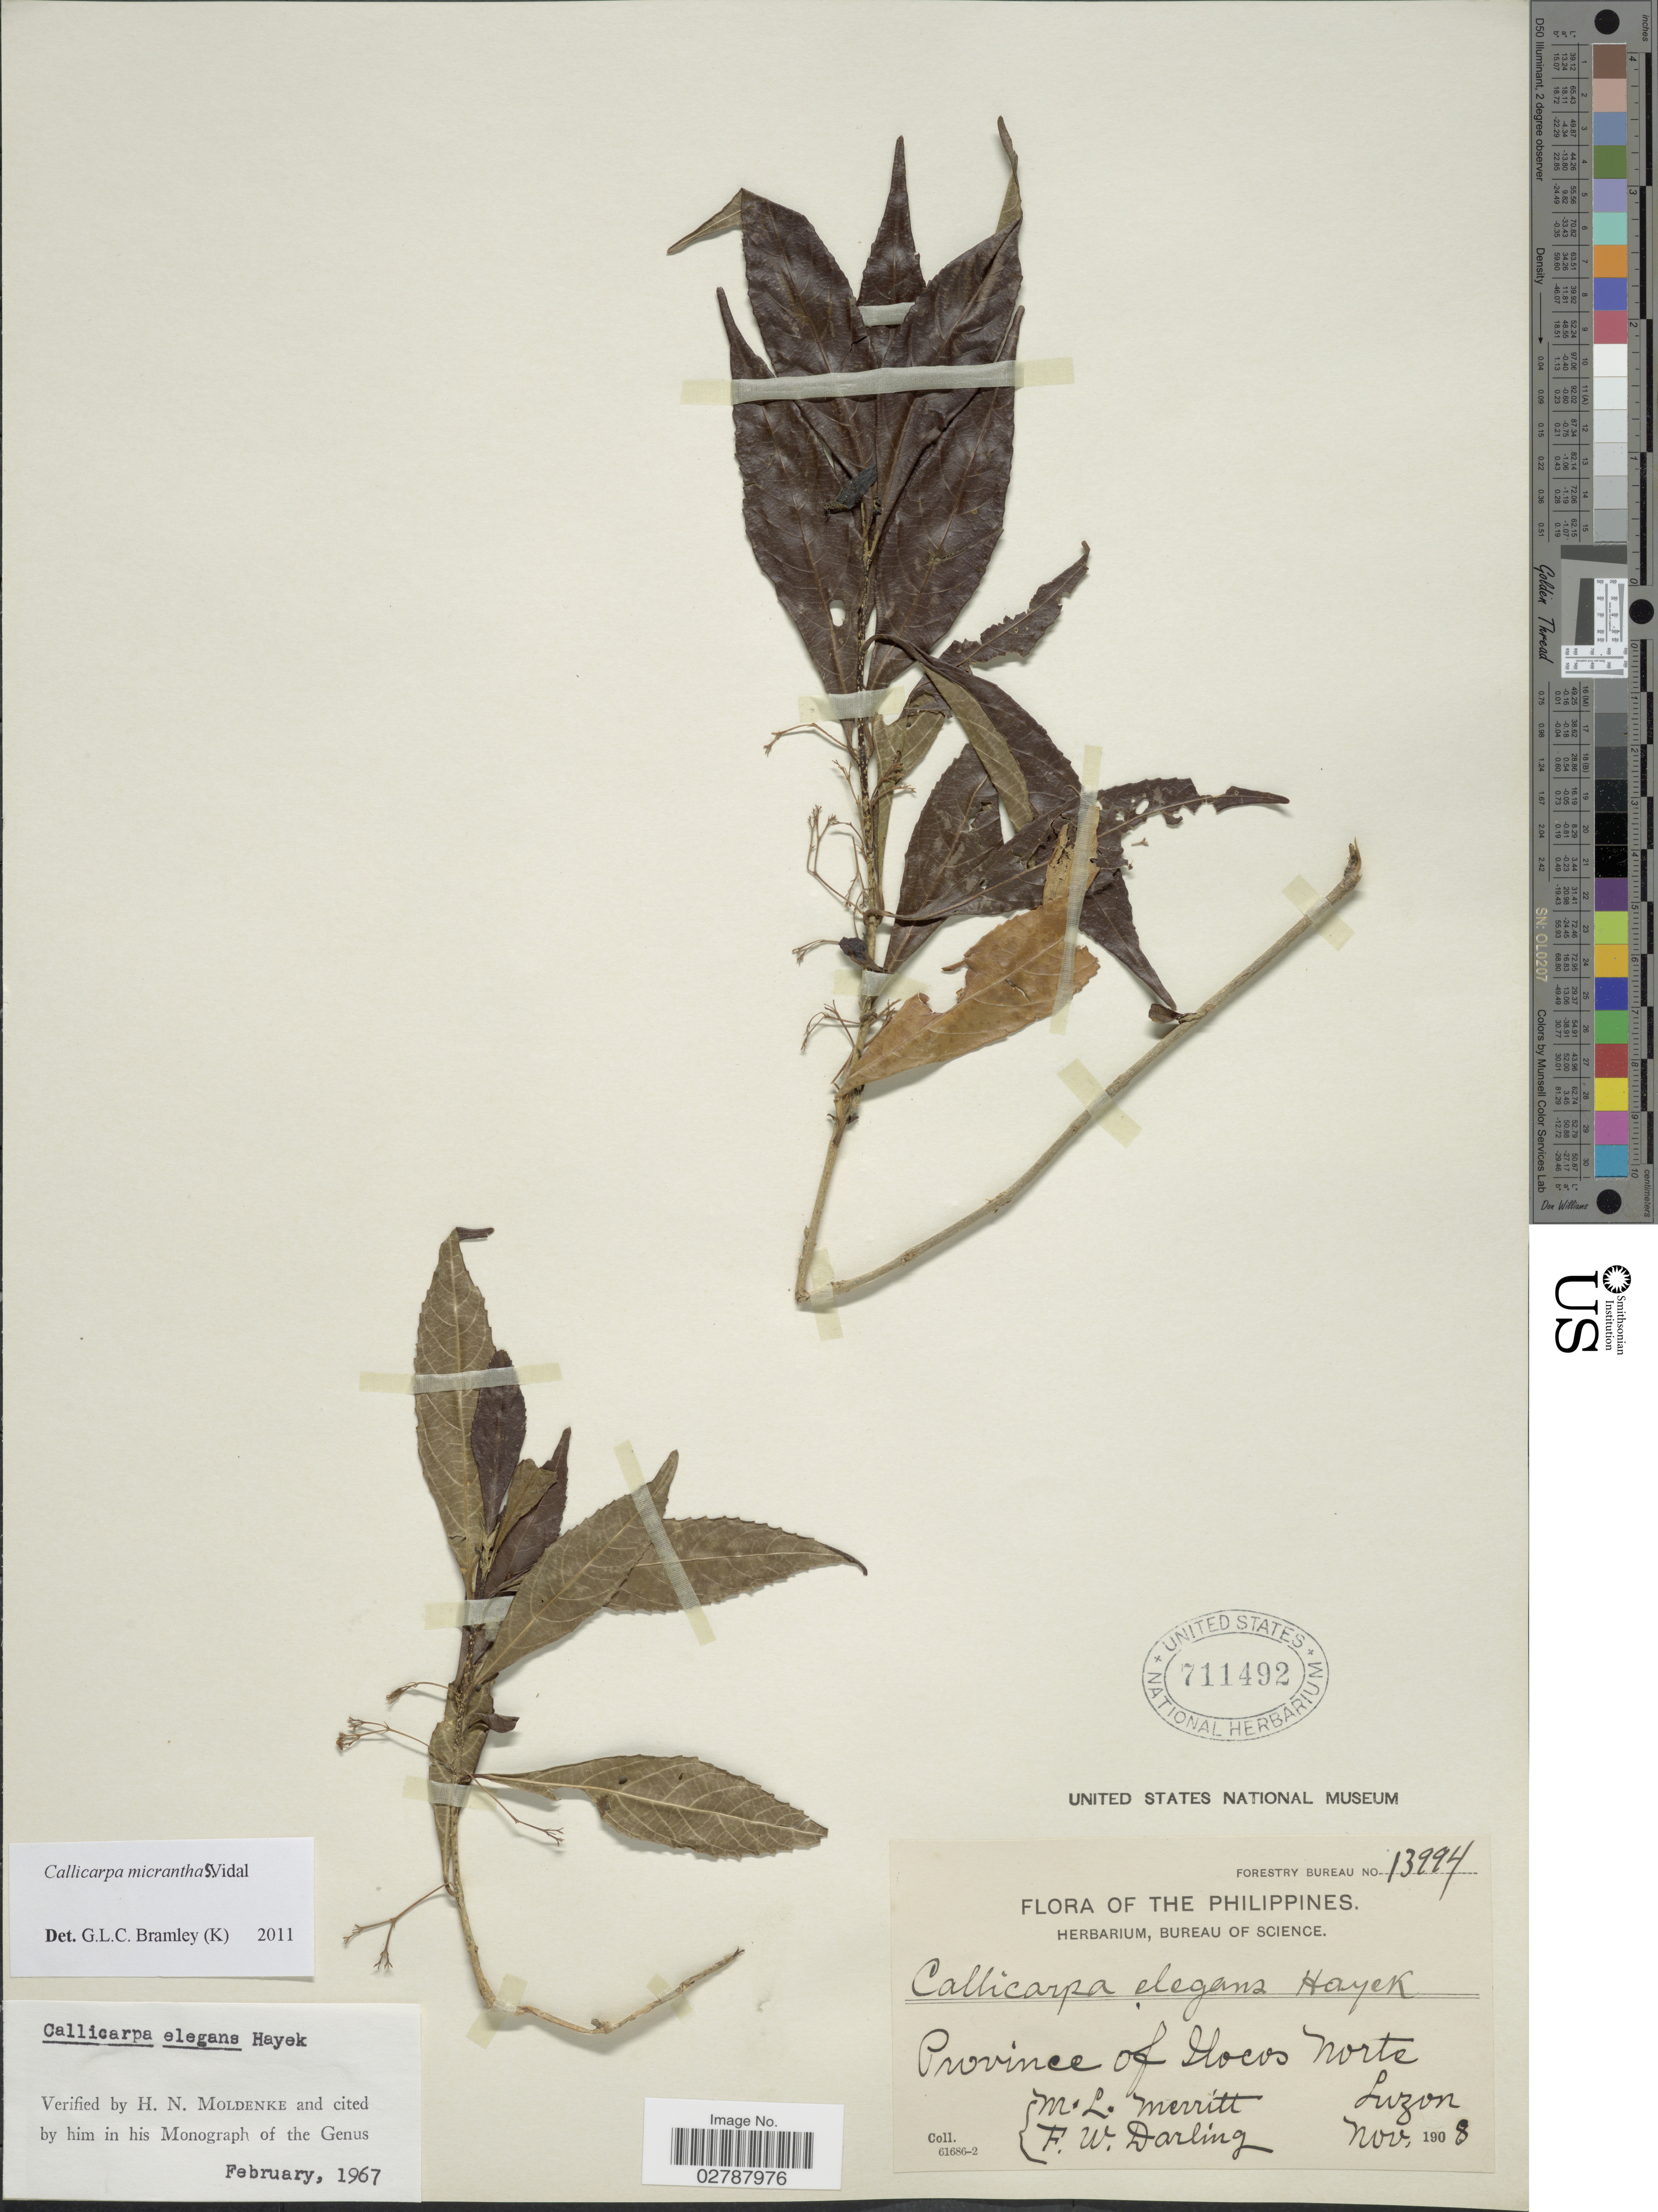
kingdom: Plantae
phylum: Tracheophyta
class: Magnoliopsida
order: Lamiales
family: Lamiaceae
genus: Callicarpa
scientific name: Callicarpa micrantha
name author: Vidal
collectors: M. L. Merritt & F. Darling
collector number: Forestry Bureau13994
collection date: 1908-11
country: Philippines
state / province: Ilocos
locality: Province of Ilocos Norte, Luzon.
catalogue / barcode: US 711492